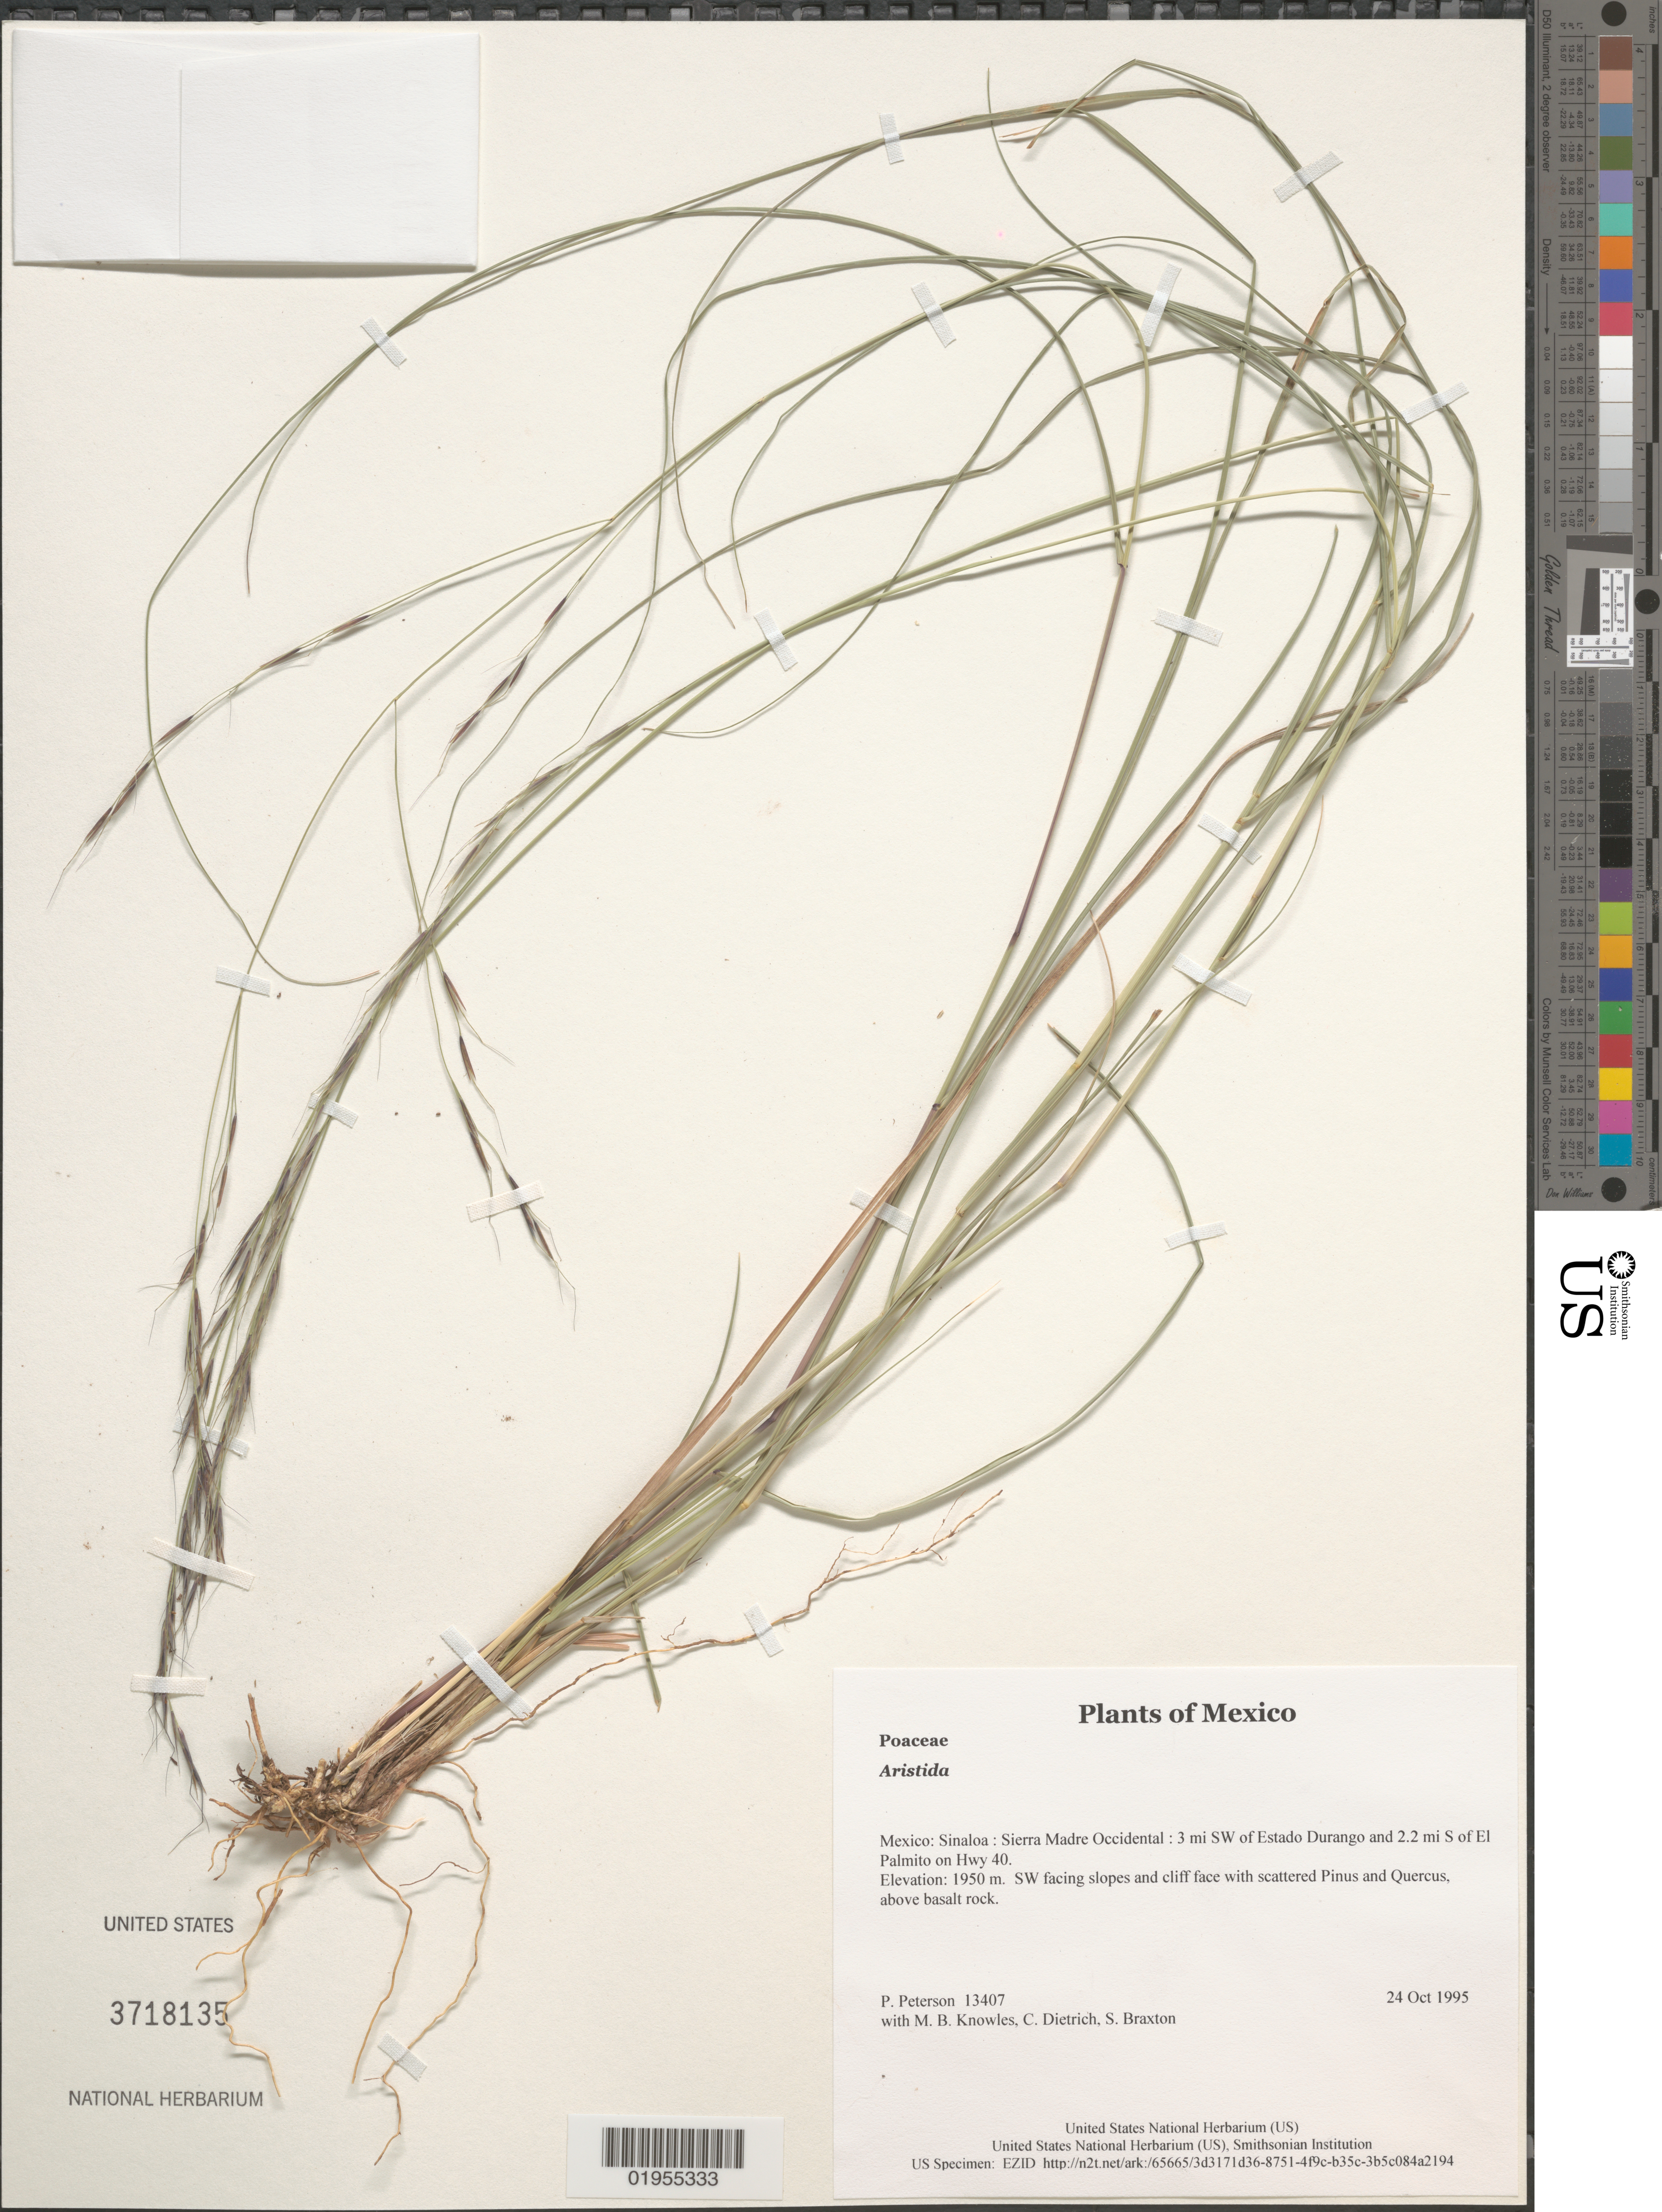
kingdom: Plantae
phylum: Tracheophyta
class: Liliopsida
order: Poales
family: Poaceae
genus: Aristida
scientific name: Aristida sp.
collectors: P. M. Peterson, M. B. Knowles, C. Dietrich & S. Braxton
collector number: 13407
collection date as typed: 24 Oct 1995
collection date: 1995-10-24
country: Mexico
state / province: Sinaloa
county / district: Sierra Madre Occidental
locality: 3 mi SW of Estado Durango and 2.2 mi S of El Palmito on Hwy 40.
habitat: SW facing slopes and cliff face with scattered Pinus and Quercus, above basalt rock.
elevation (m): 1950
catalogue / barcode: US 3718135